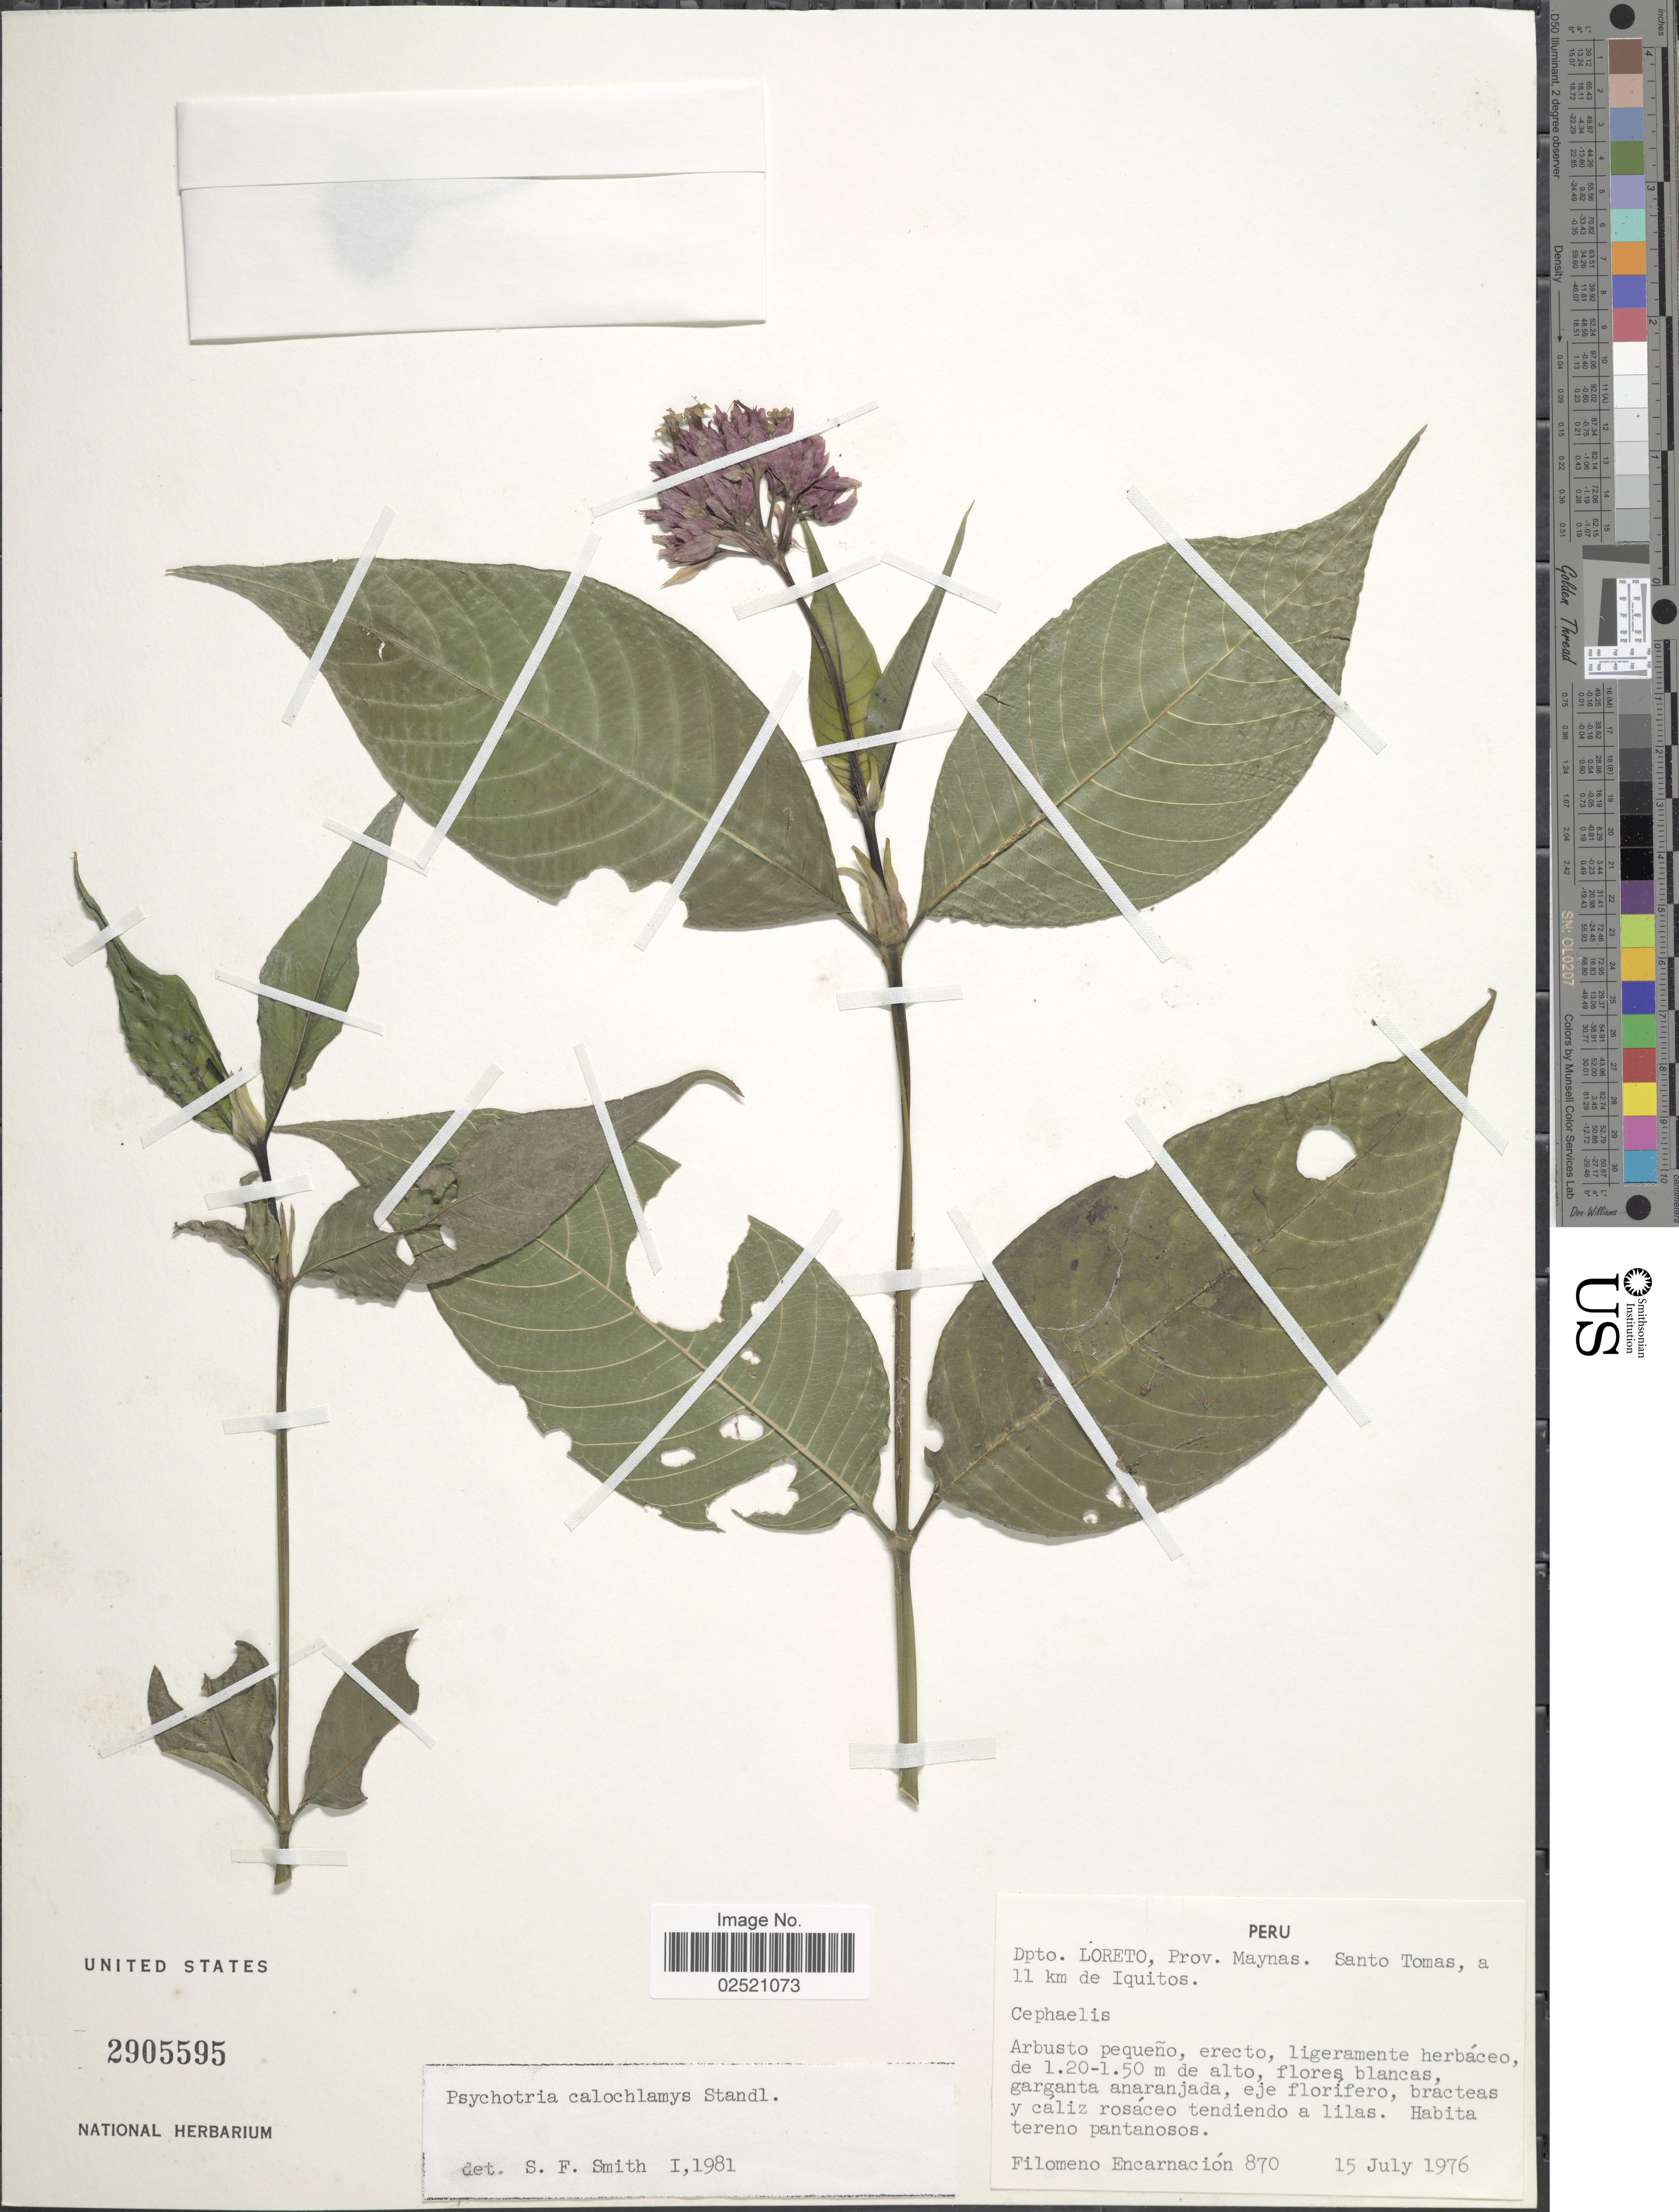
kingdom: Plantae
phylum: Tracheophyta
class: Magnoliopsida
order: Gentianales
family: Rubiaceae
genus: Psychotria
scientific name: Psychotria calochlamys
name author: Standl.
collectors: F. Encarnación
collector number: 870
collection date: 1976-07-15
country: Peru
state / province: Loreto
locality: Prov. Maynas, Santo Tomas, a 11 km de Iquitos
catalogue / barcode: US 2905595